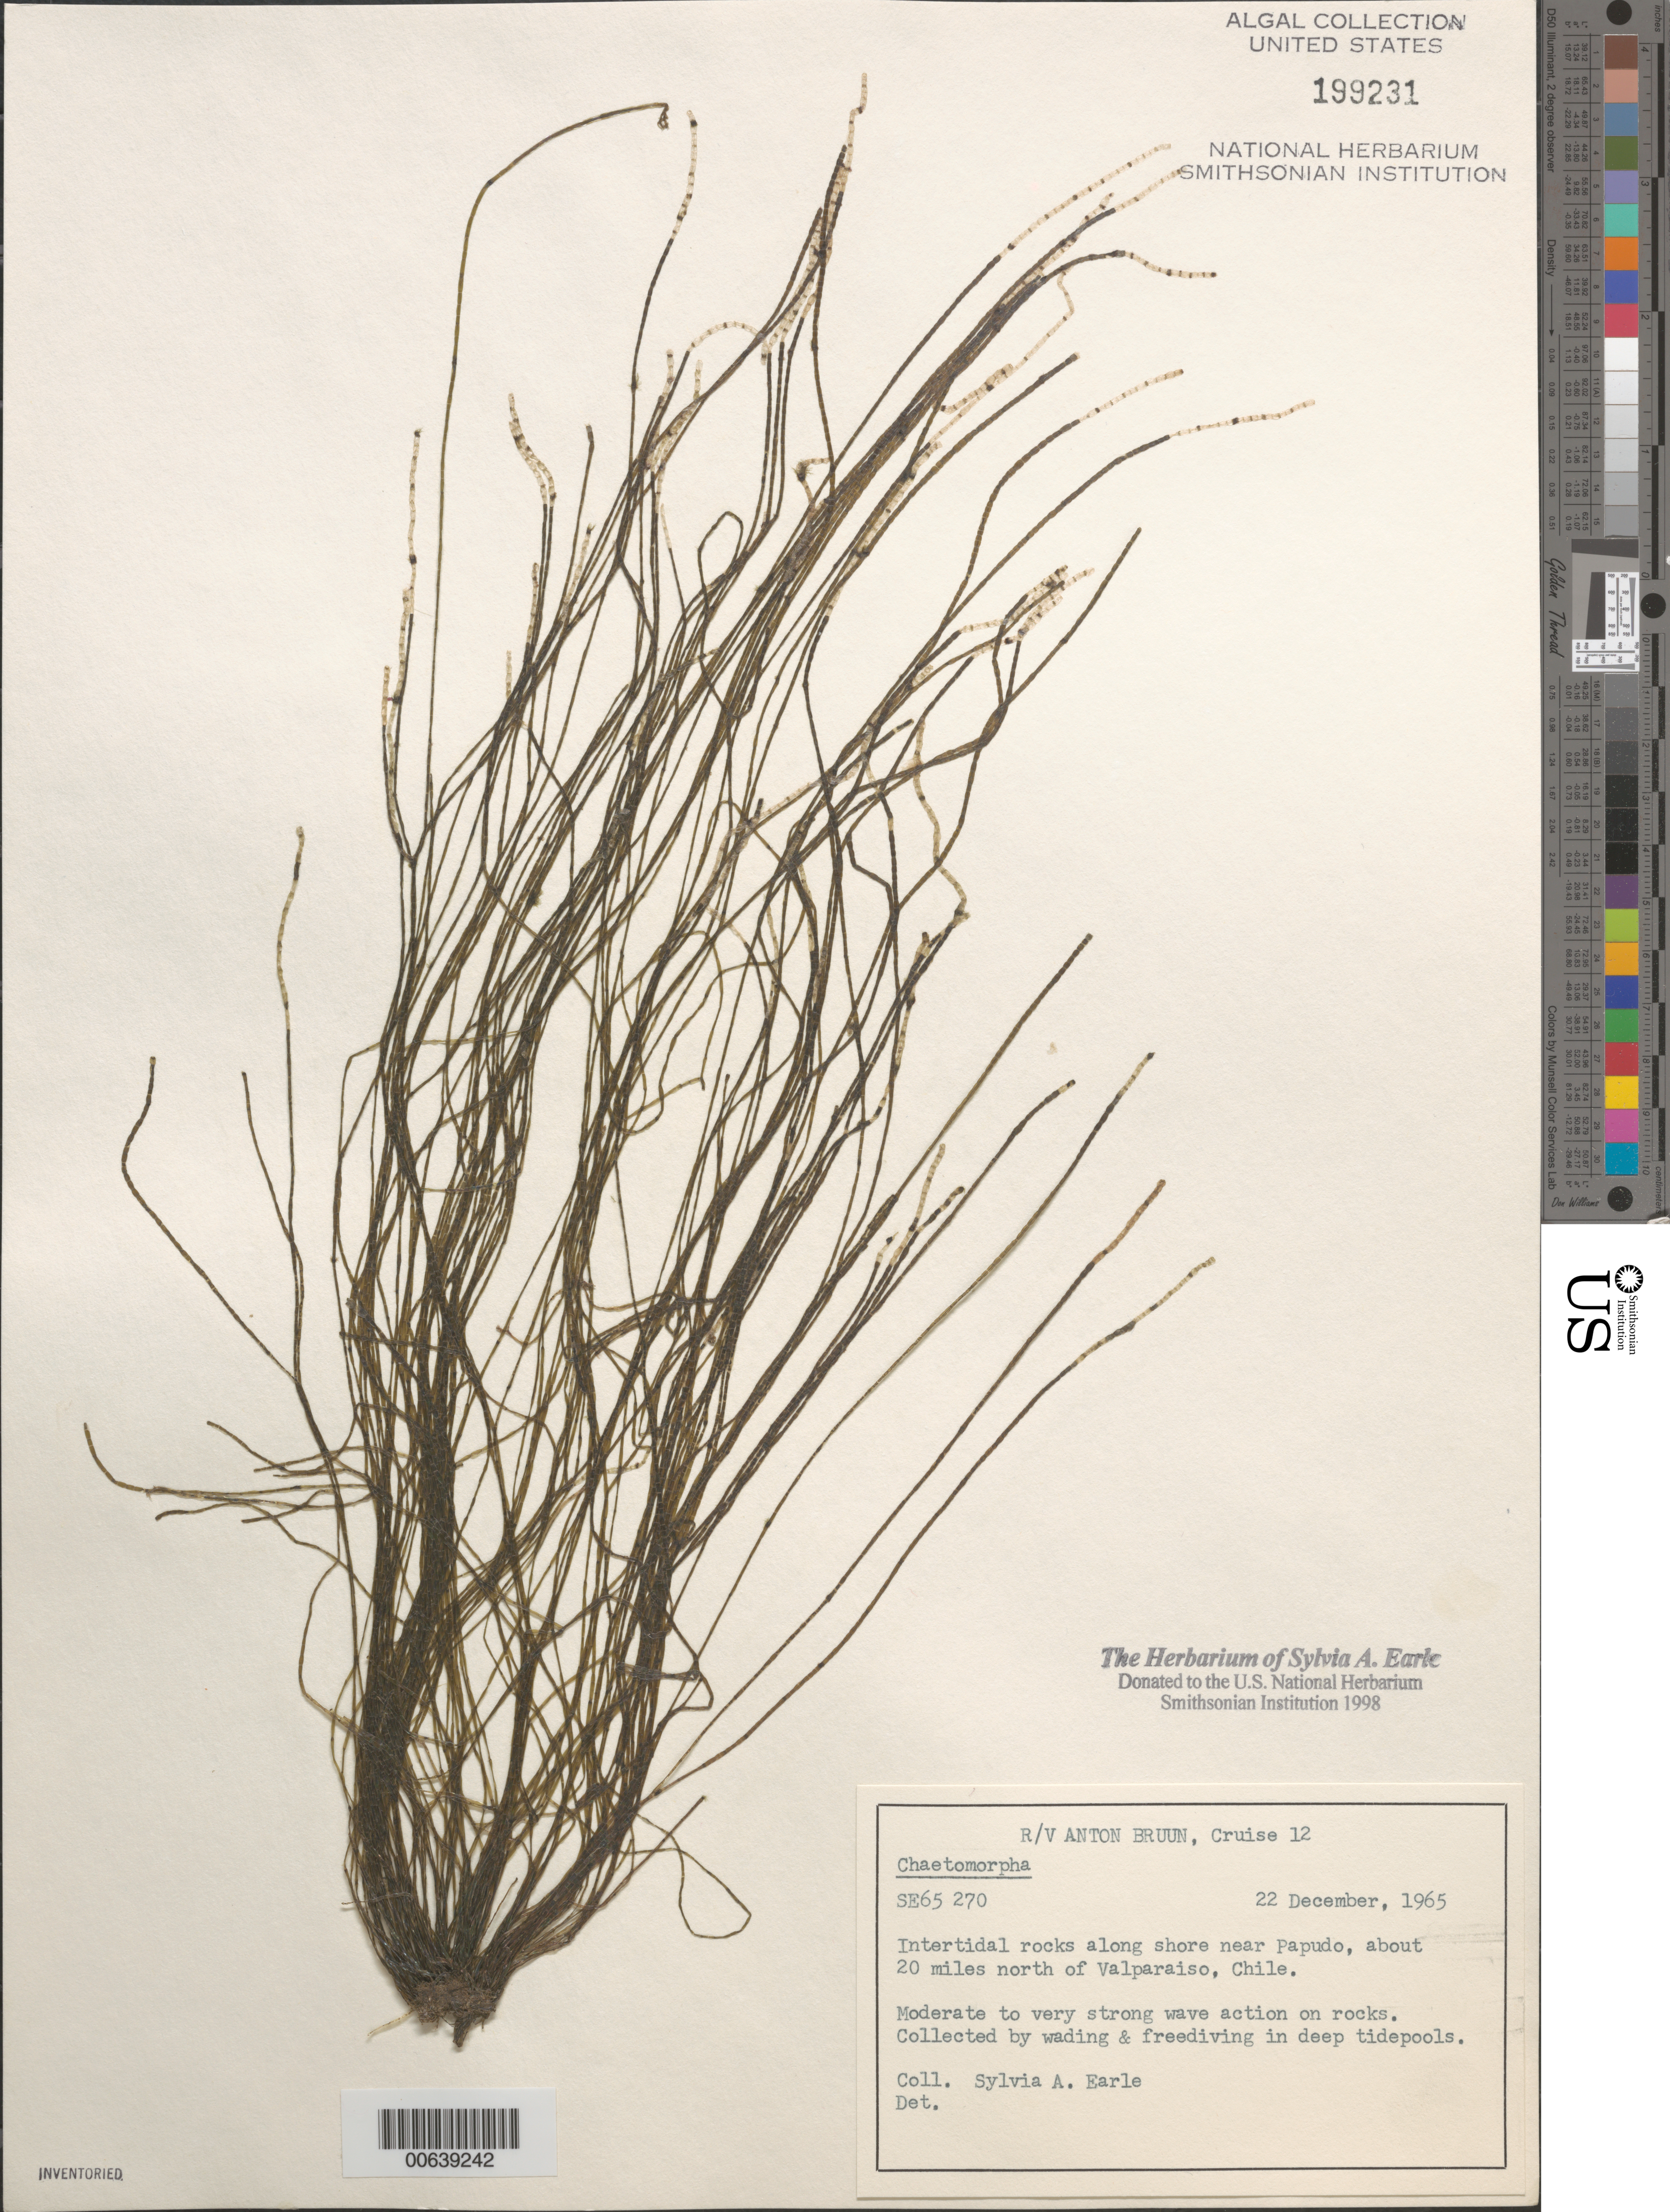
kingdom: Plantae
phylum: Chlorophyta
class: Ulvophyceae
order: Cladophorales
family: Cladophoraceae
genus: Chaetomorpha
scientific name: Chaetomorpha sp.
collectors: S. A. Earle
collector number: SE 65270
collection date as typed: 22 Dec 1965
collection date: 1965-12-22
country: Chile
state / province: Valparaíso (V)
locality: Near Papudo, ca. 20 miles north of Valparaiso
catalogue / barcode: US 199231